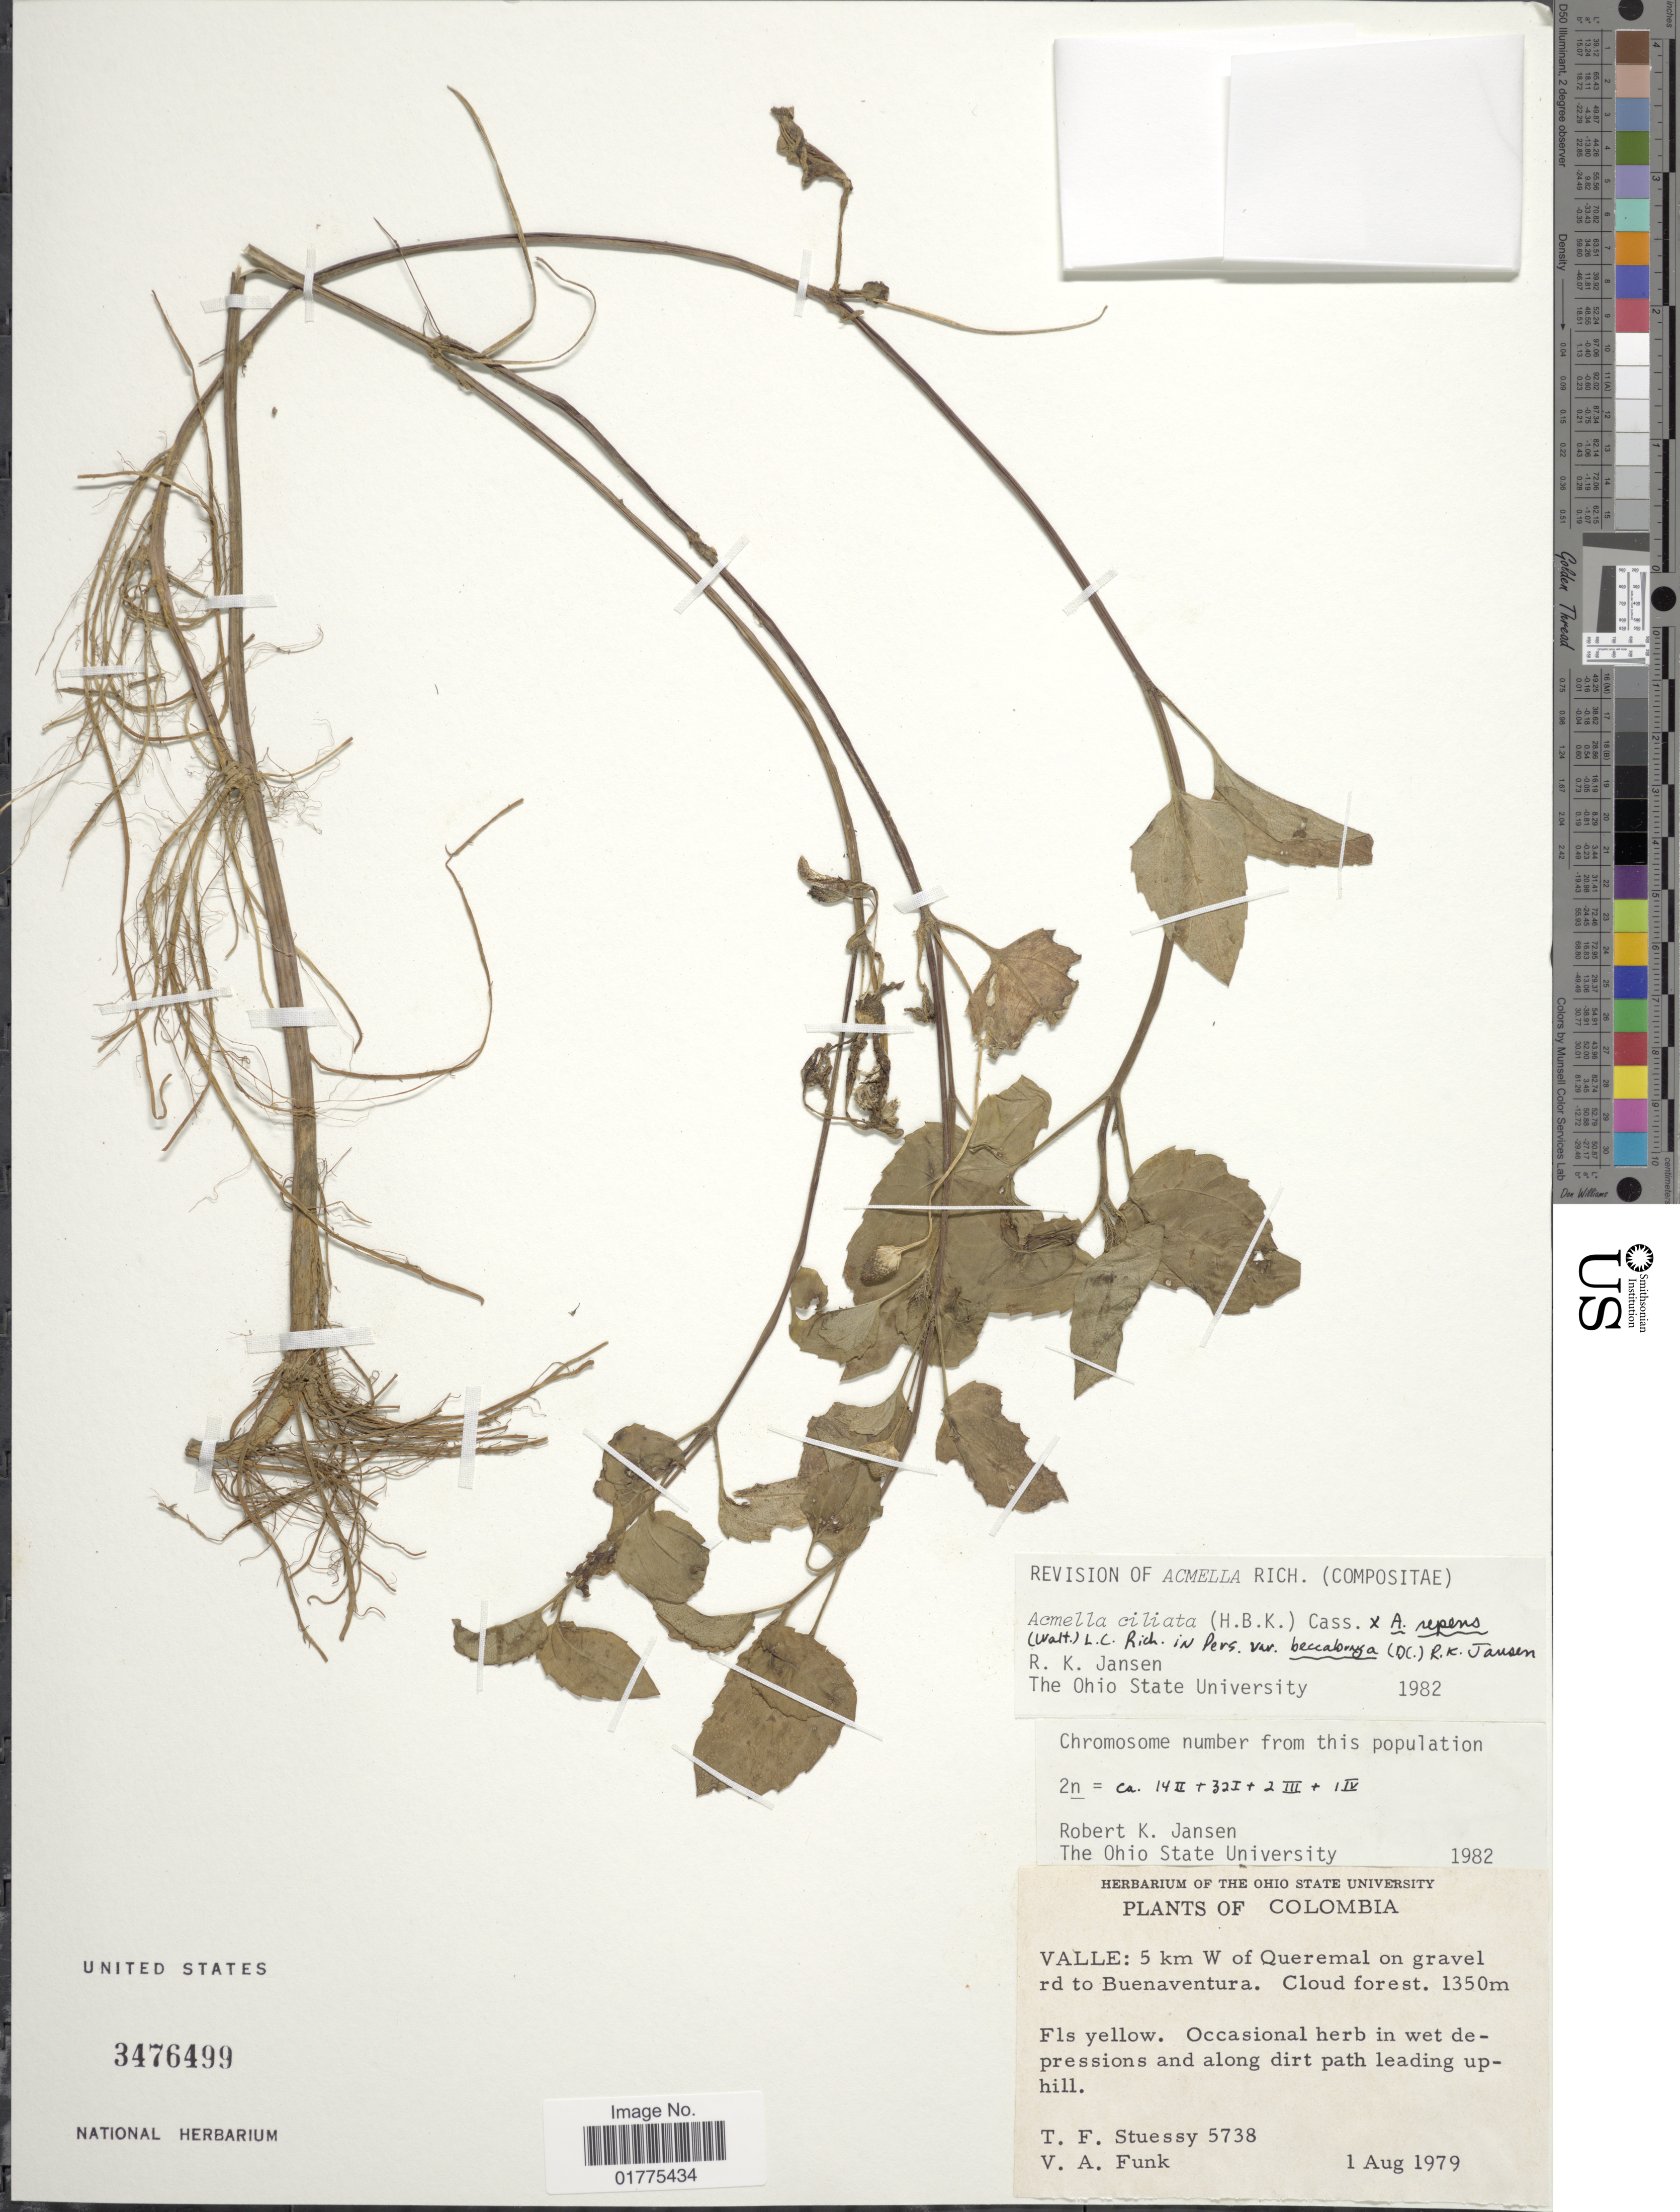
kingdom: Plantae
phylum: Tracheophyta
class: Magnoliopsida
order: Asterales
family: Asteraceae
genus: Acmella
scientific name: Acmella ciliata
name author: (Kunth) Cass.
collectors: T. Stuessy & V. Funk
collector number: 5738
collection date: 1979-08-01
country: Colombia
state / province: Valle del Cauca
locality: Valle: 5 km W of Queremal on gravel rd to Buenaventura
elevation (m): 1350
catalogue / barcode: US 3476499